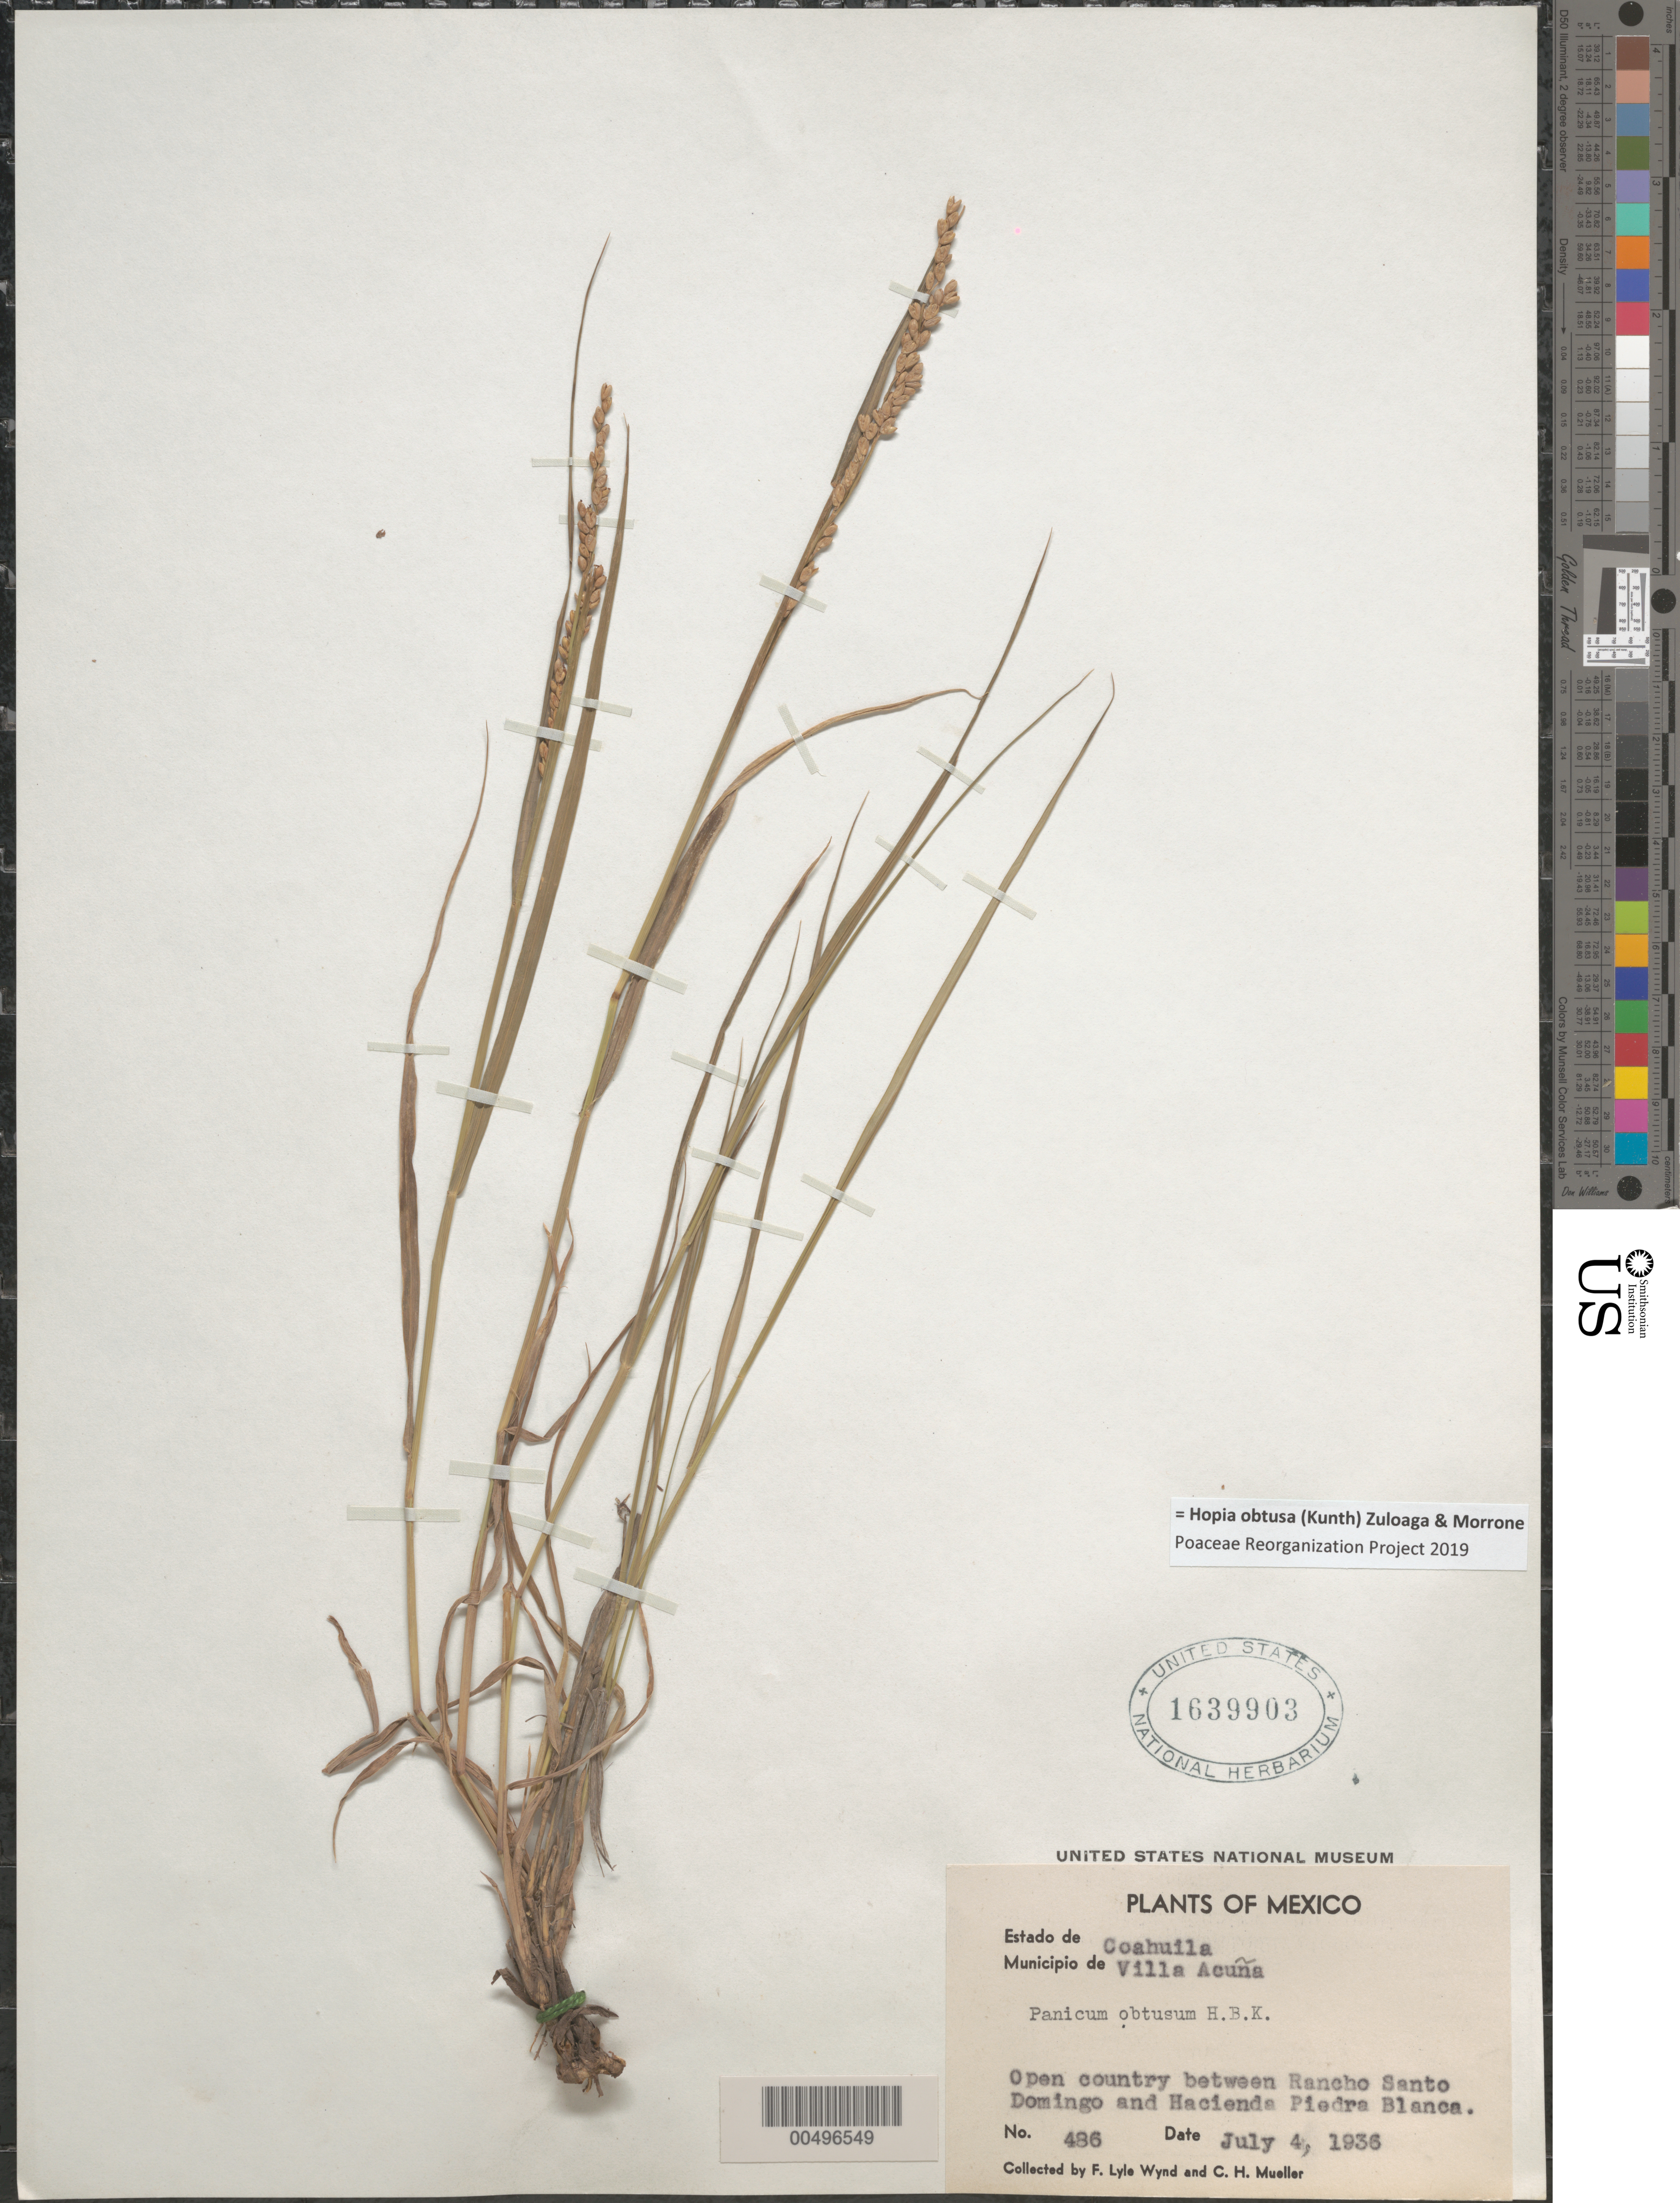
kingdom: Plantae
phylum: Tracheophyta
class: Liliopsida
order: Poales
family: Poaceae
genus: Panicum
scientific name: Panicum obtusum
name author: Kunth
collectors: F. L. Wynd & C. H. Muller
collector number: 486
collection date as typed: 4 Jul 1936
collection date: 1936-07-04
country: Mexico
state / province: Coahuila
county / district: Acuña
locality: Between Rancho Santo Domingo & Hacienda Piedra Blanca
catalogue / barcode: US 1639903